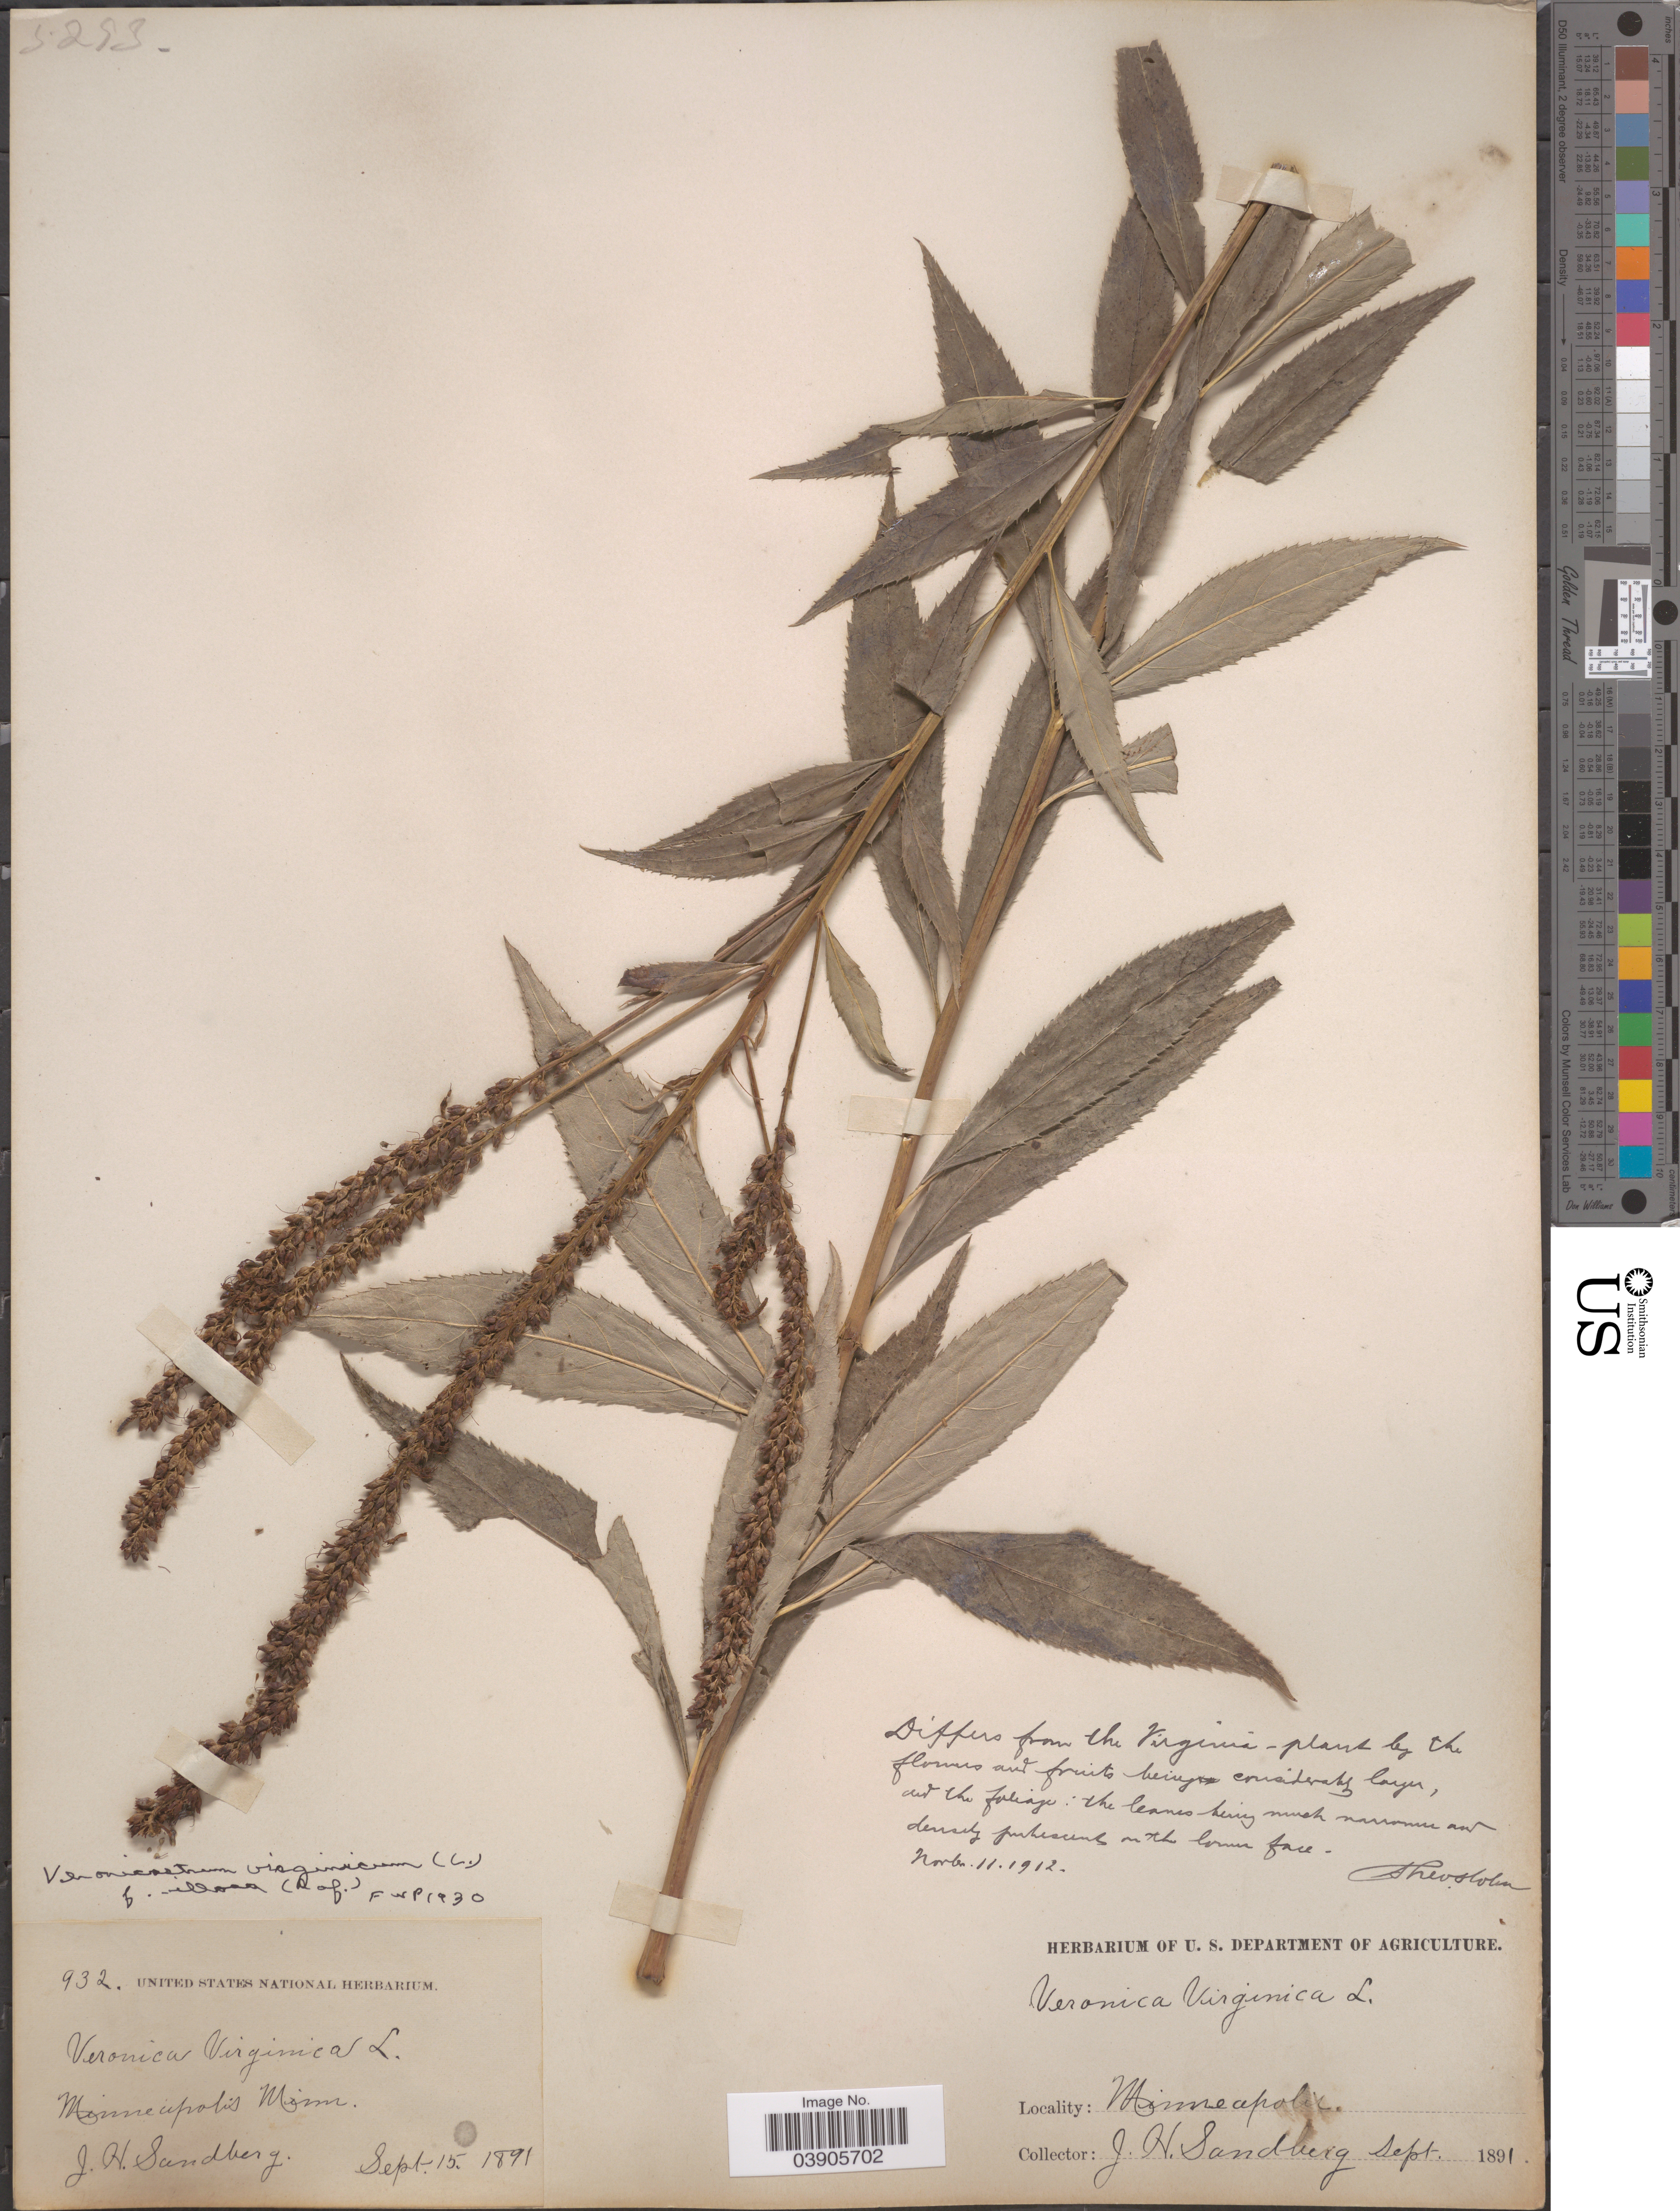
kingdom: Plantae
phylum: Tracheophyta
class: Magnoliopsida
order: Lamiales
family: Plantaginaceae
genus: Veronicastrum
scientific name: Veronicastrum virginicum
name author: (L.) Farw.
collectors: J. H. Sandberg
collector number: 932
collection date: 1891-09-15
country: United States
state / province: Minnesota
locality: Minneapolis.